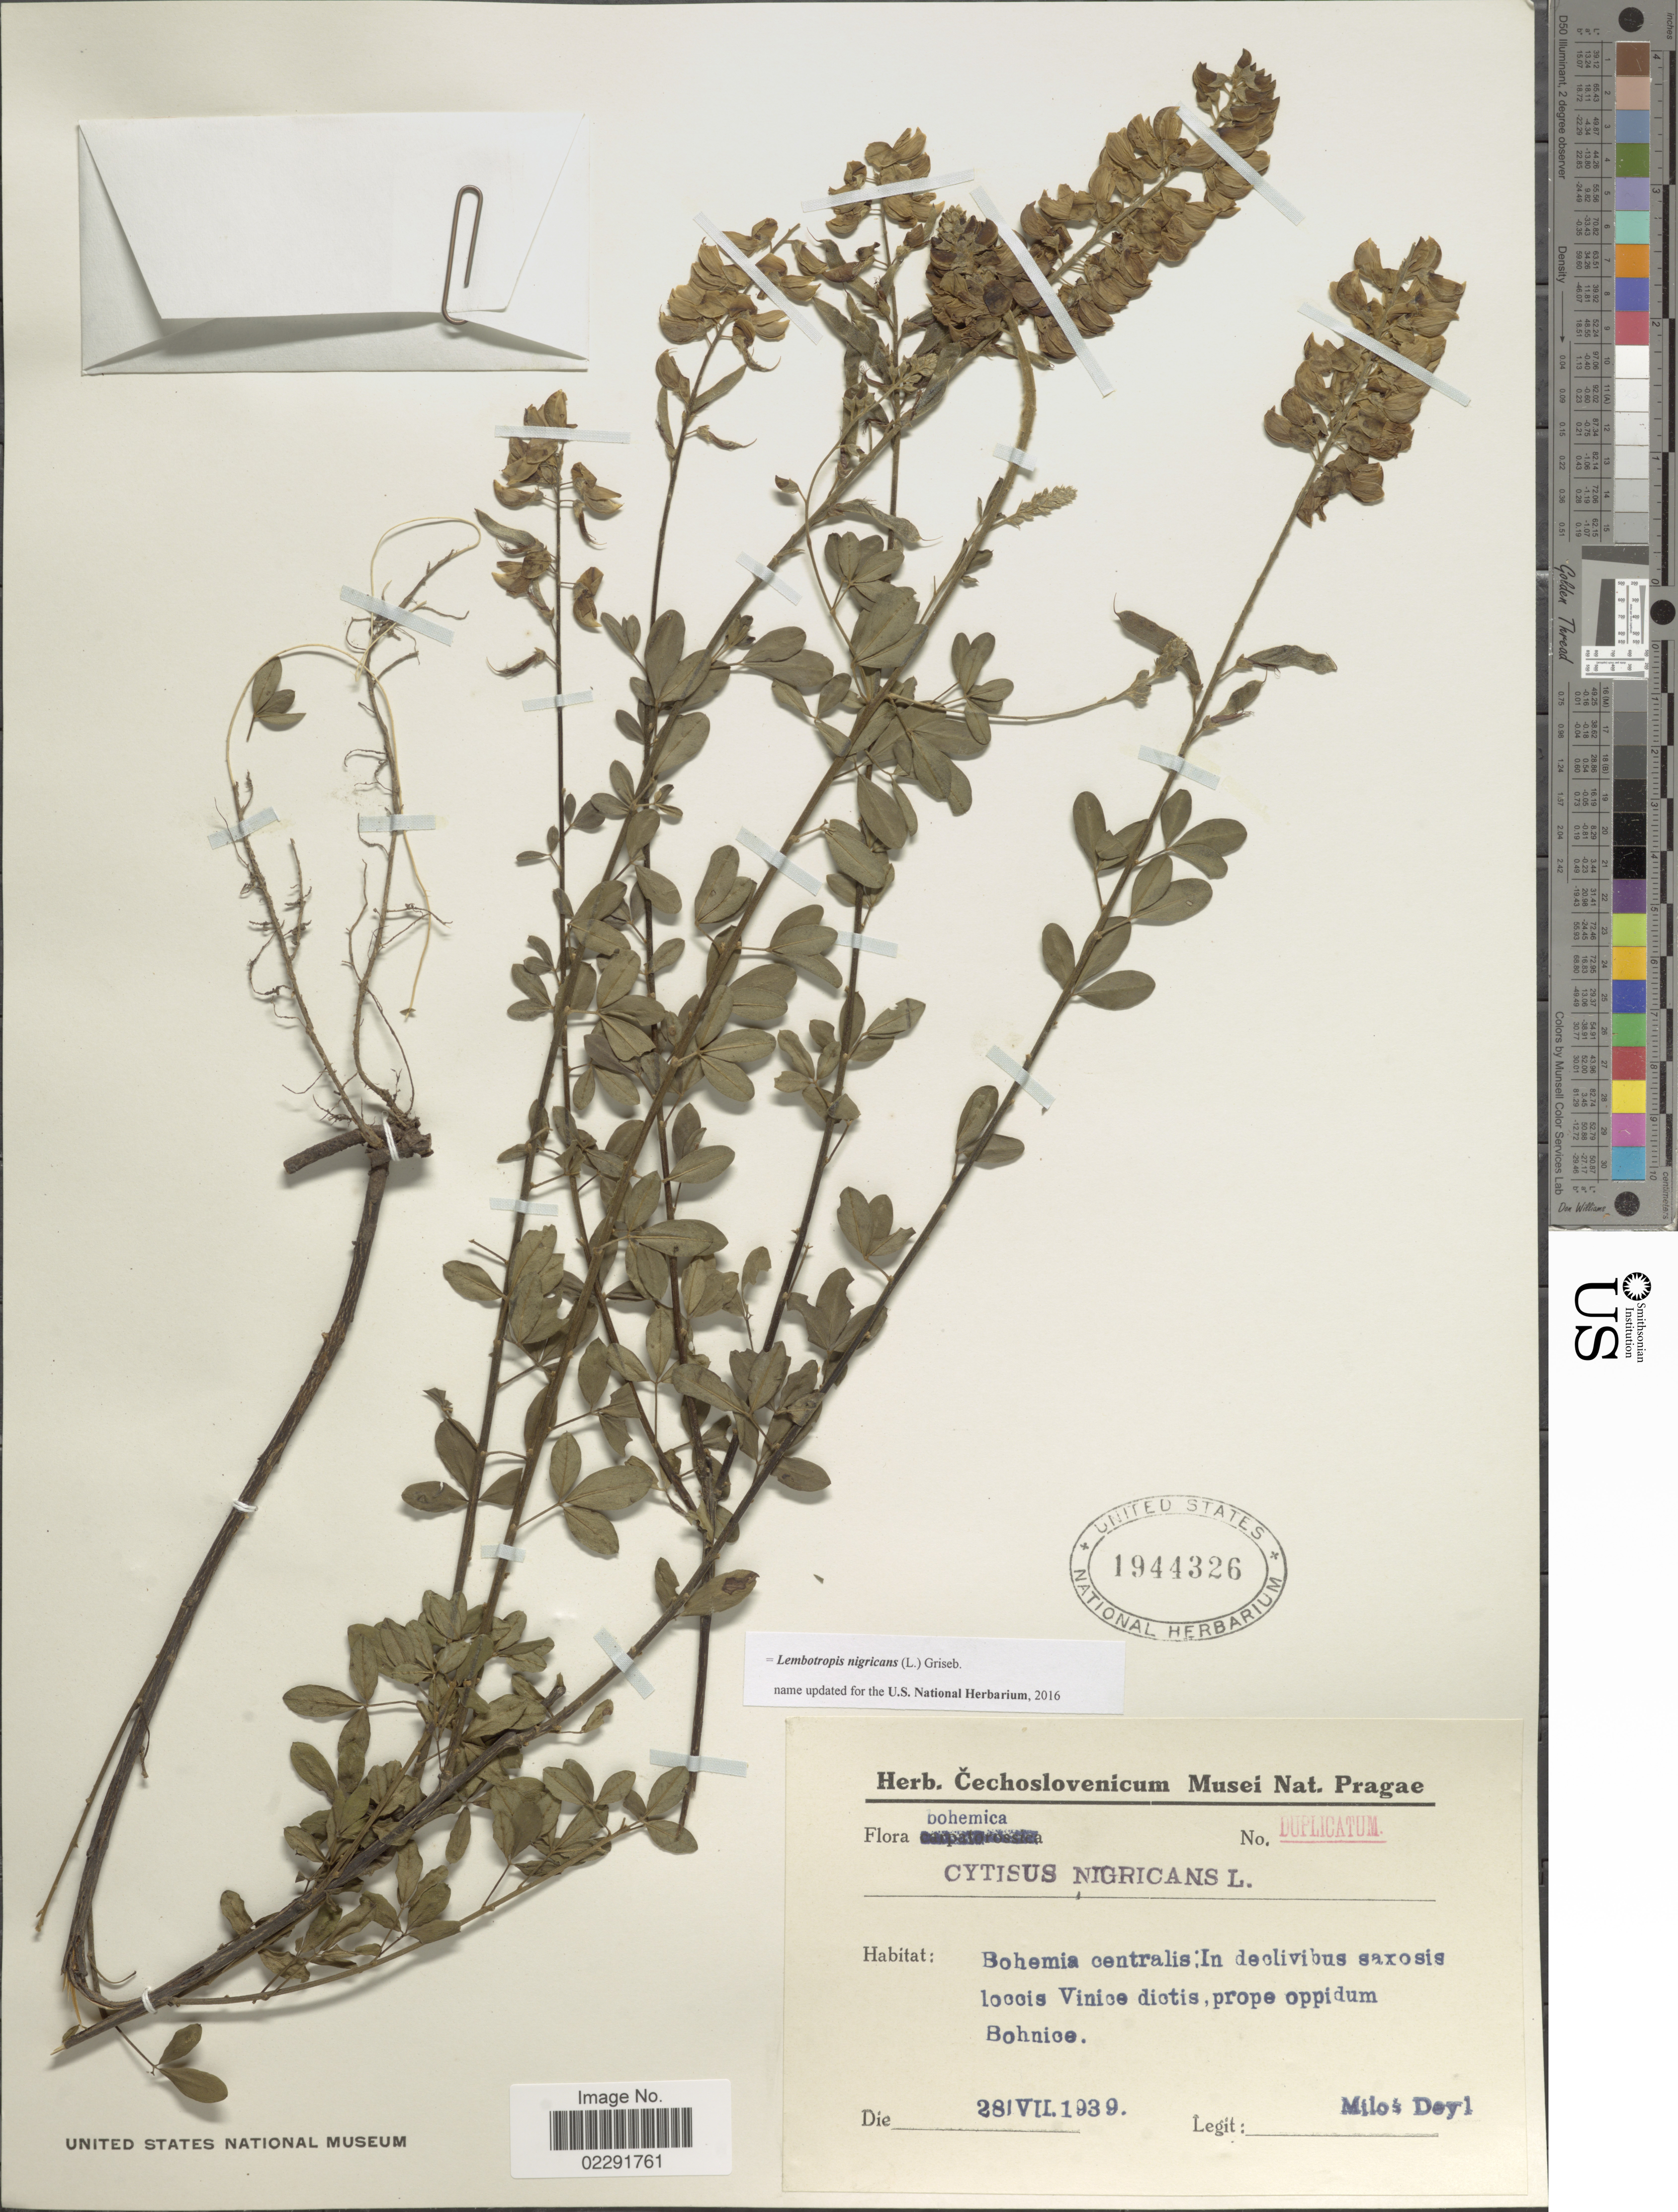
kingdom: Plantae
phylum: Tracheophyta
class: Magnoliopsida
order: Fabales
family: Fabaceae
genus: Lembotropis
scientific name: Lembotropis nigricans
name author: (L.) Griseb.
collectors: M. Deyl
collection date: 1939-07-28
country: Czechia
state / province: Central Bohemian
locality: In declivibus saxosis loccis Vinice dictis , prope oppidum Bohnice. [interpreted]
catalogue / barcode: US 19443266